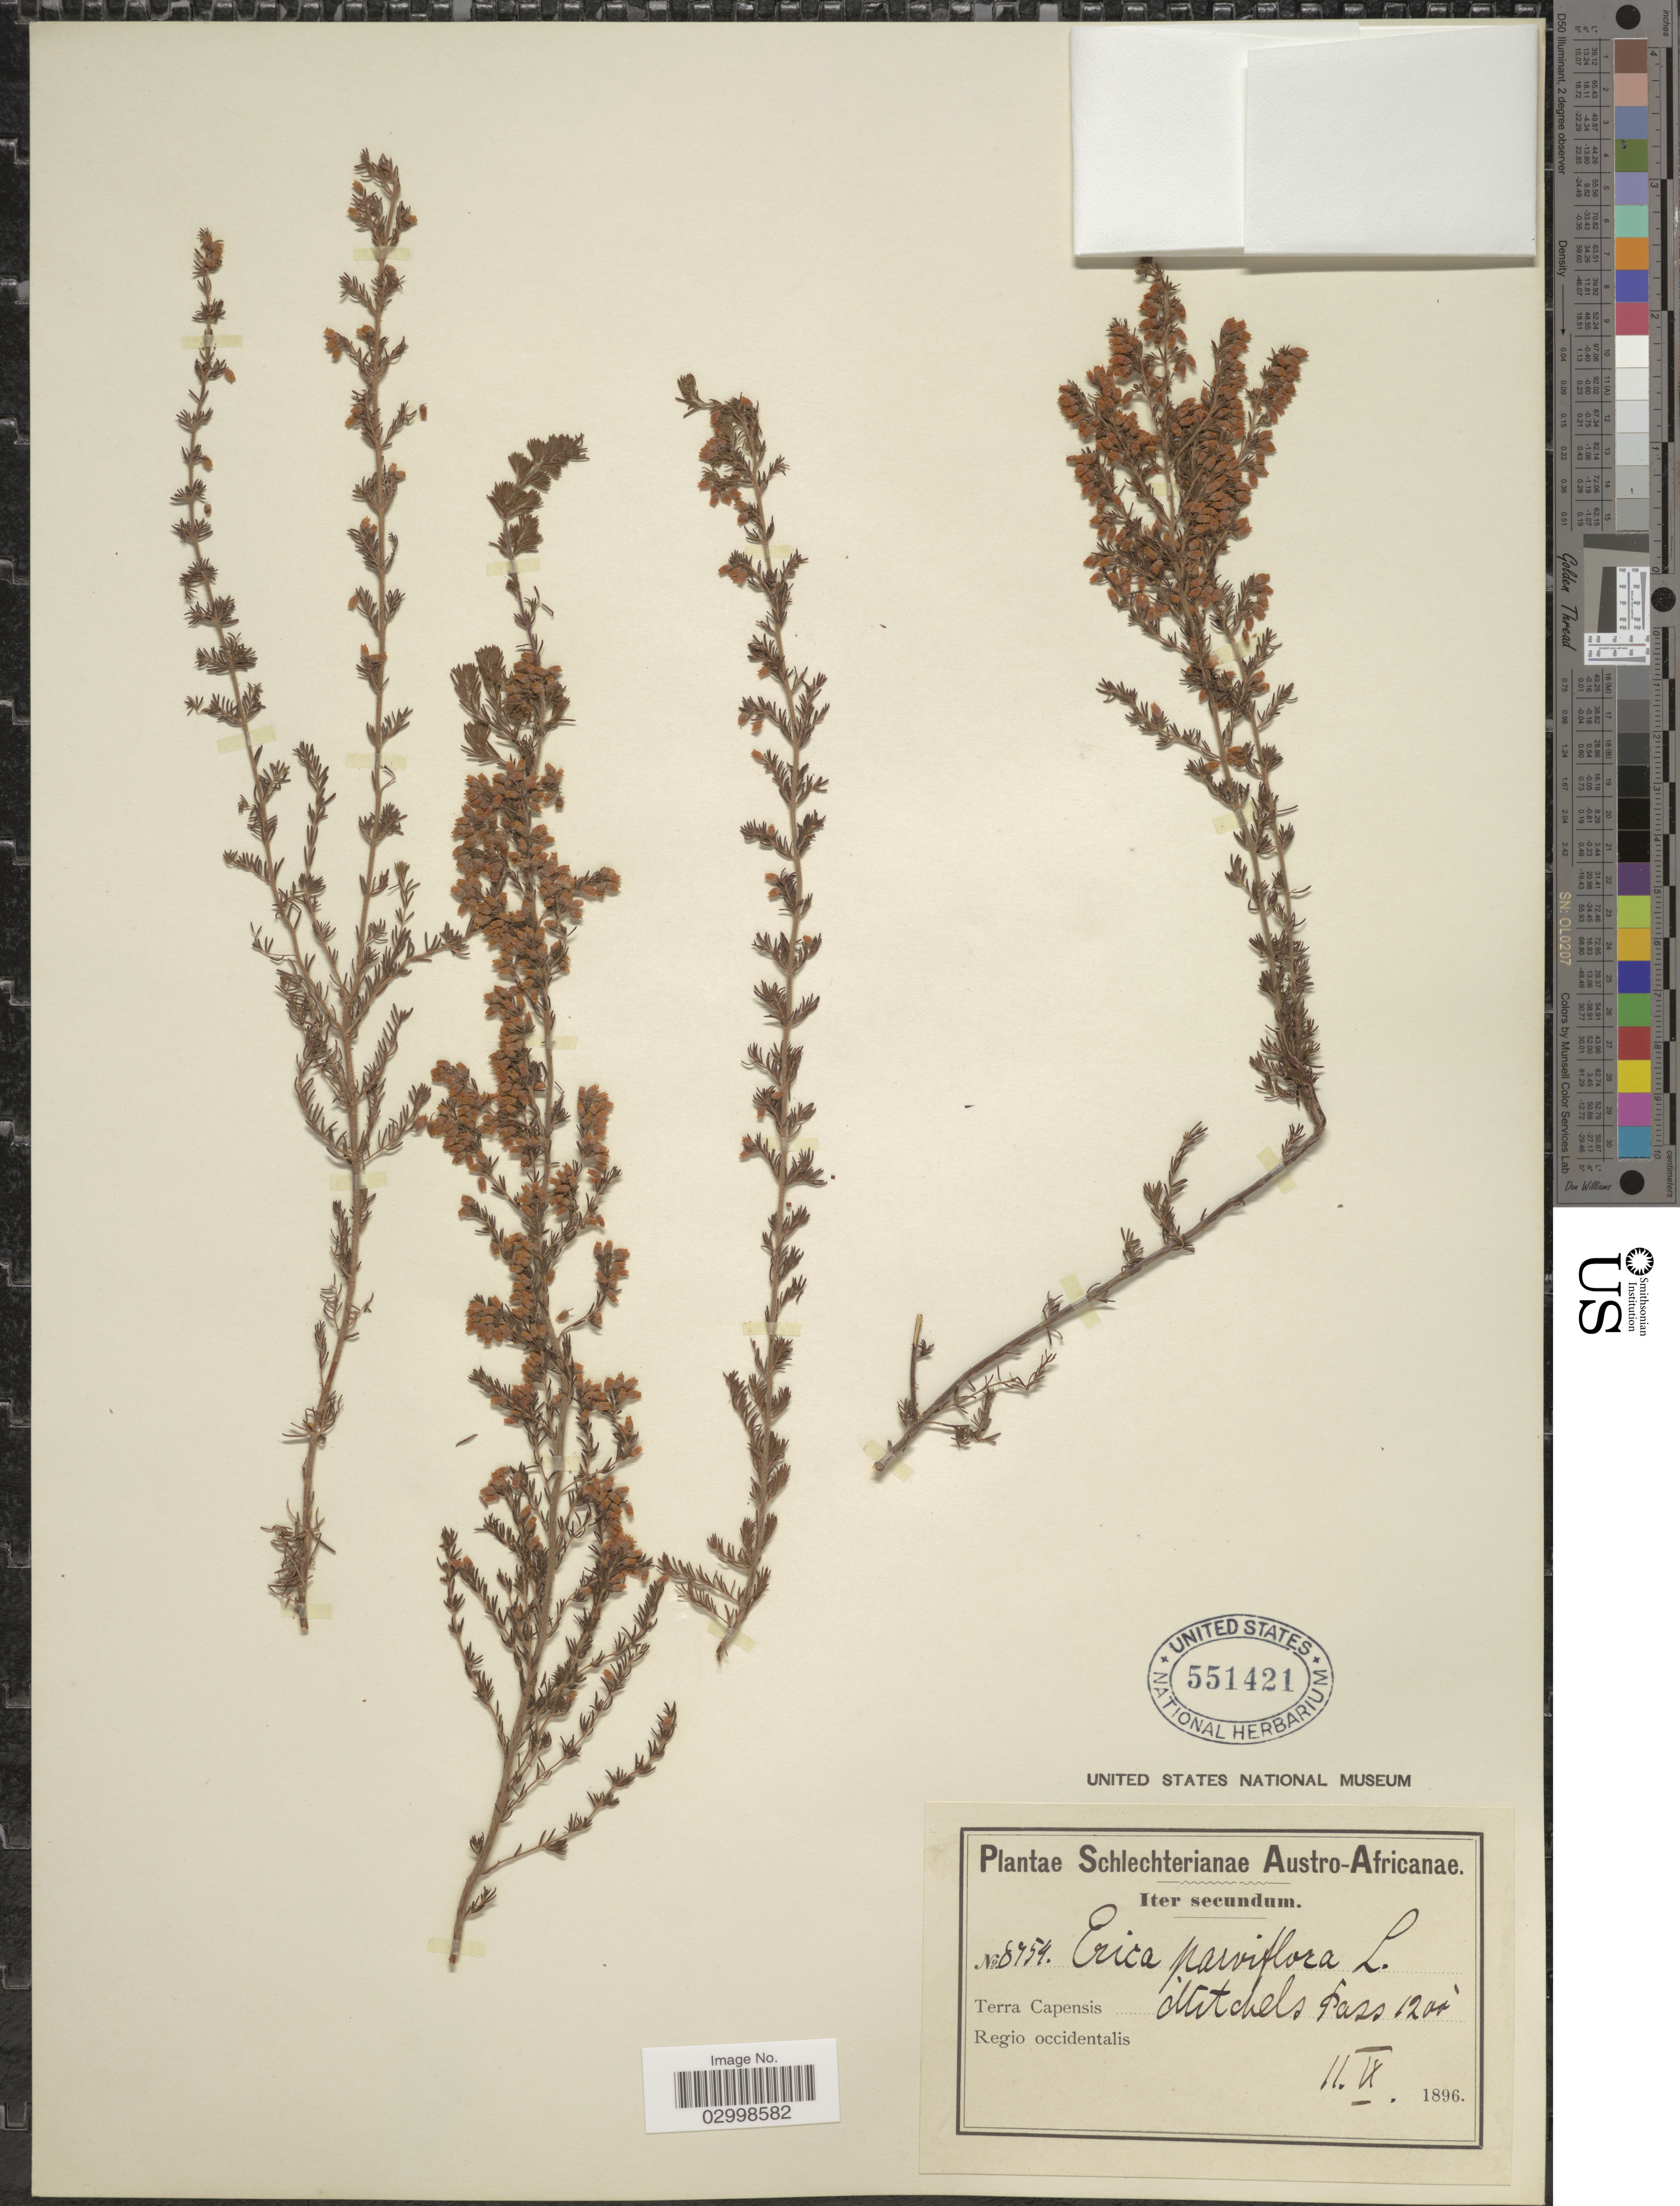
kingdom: Plantae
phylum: Tracheophyta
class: Magnoliopsida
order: Ericales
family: Ericaceae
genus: Erica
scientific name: Erica parviflora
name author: L.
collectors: Schlechter, --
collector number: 8954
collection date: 1896-09-11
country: South Africa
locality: Austro-Africanae, Terra Capensis, Mitchels Pass, Regio occidentalis.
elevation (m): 366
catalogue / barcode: US 551421